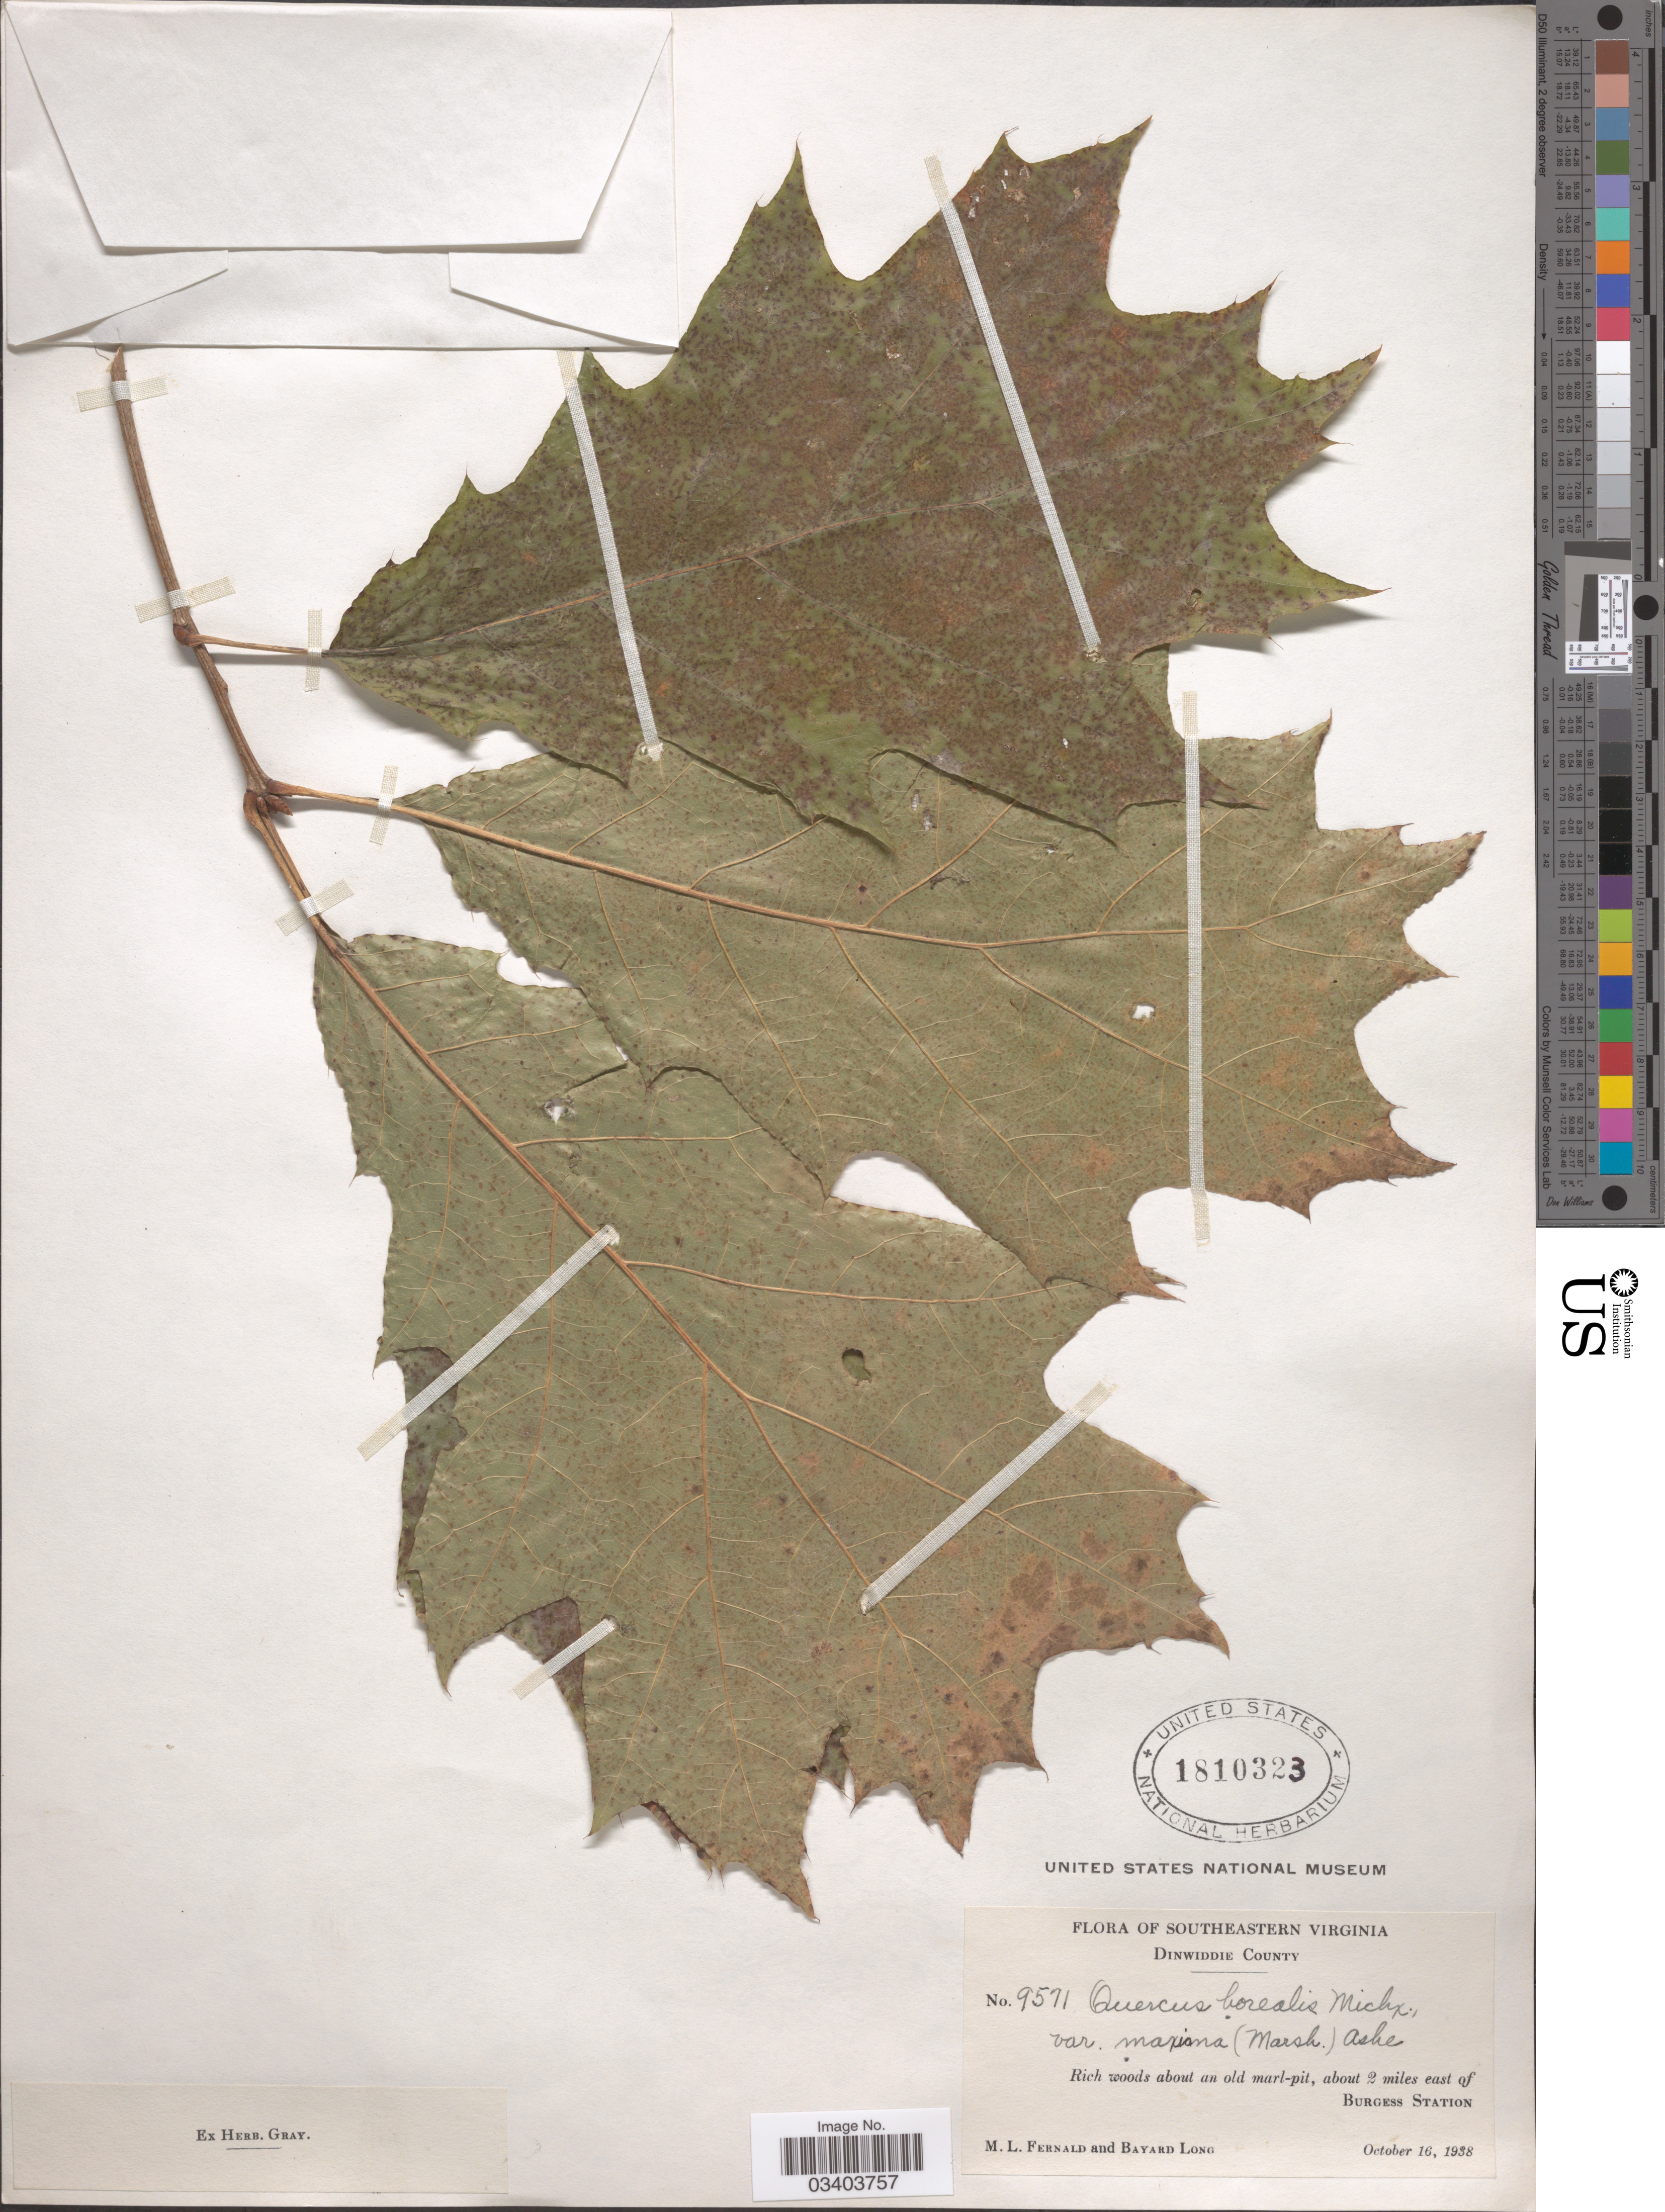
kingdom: Plantae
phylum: Tracheophyta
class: Magnoliopsida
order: Fagales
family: Fagaceae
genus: Quercus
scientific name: Quercus borealis var. maxima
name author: (Marshall) Sarg.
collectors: M. L. Fernald & B. Long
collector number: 9571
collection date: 1938-10-16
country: United States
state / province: Virginia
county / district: Dinwiddie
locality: Southeastern Virginia. Dinwiddie County. About 2 miles east of Burgess Station.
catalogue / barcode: US 1810323